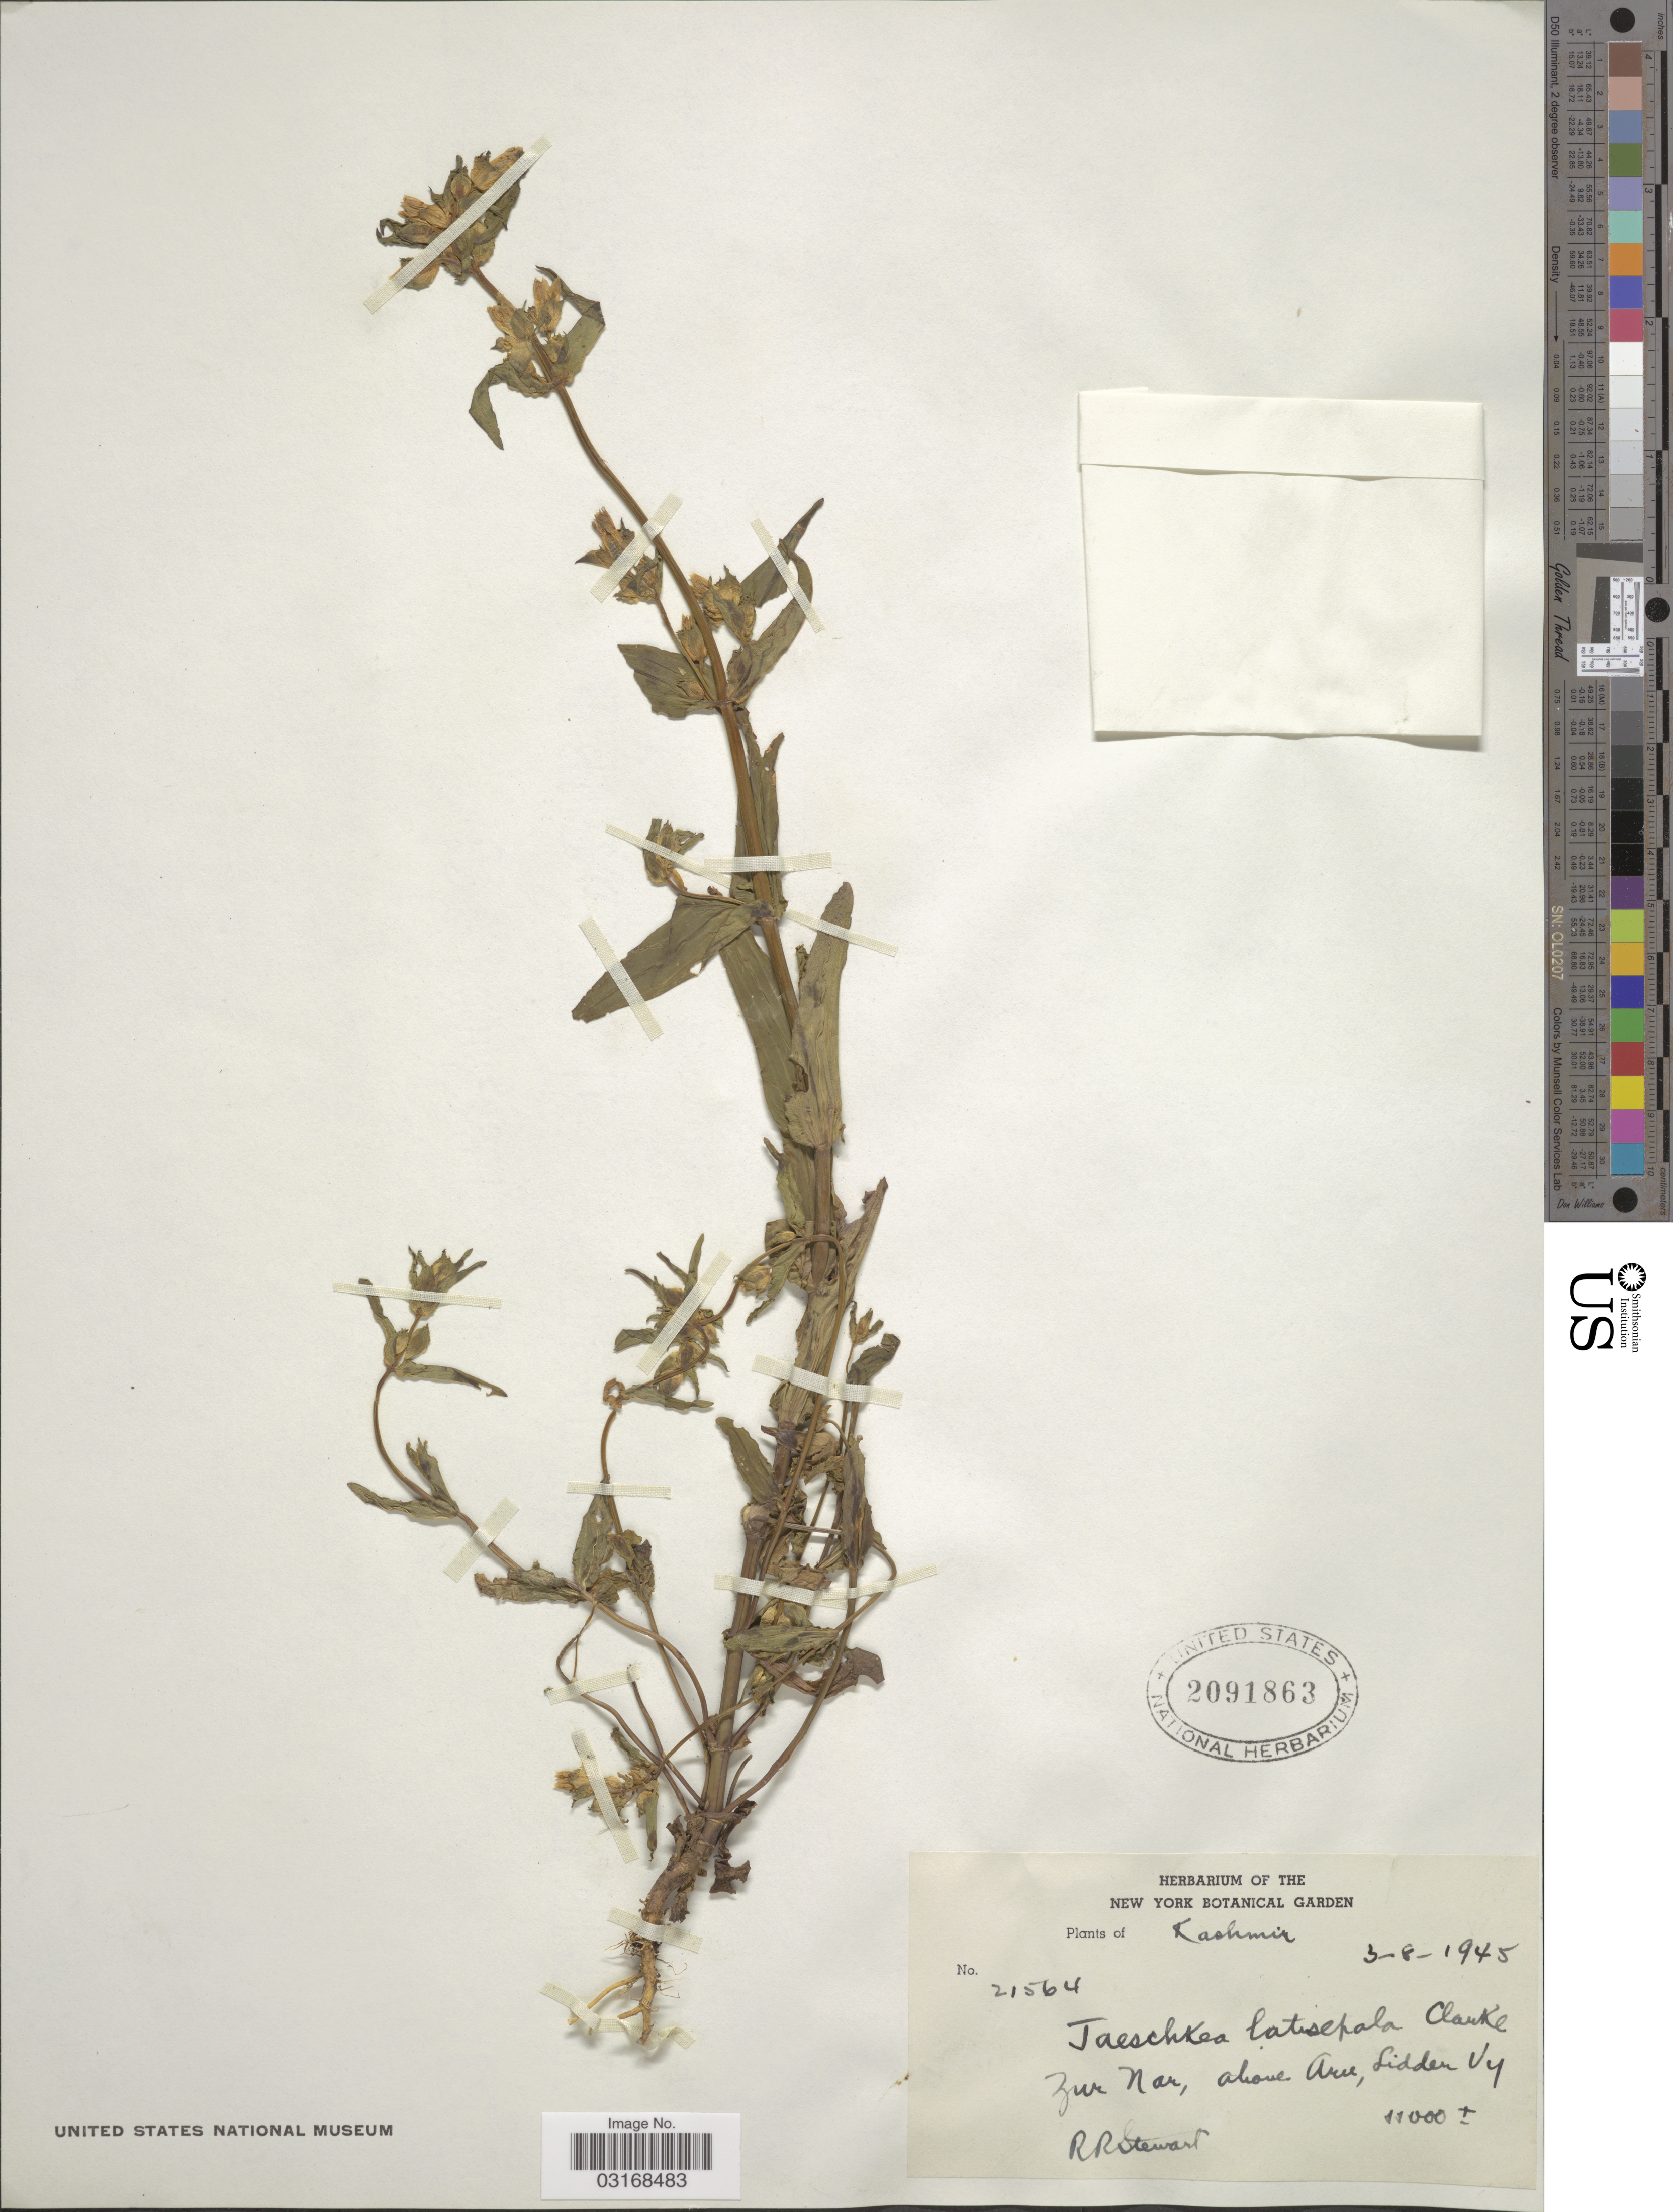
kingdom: Plantae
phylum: Tracheophyta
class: Magnoliopsida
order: Gentianales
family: Gentianaceae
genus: Jaeschkea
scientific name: Jaeschkea latisepala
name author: C.B. Clarke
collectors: R. Stewart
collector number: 21564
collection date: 1945-08-03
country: India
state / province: Jammu and Kashmir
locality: Kashmir, Zur Nar, above Arie, Lidden Vy.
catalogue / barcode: US 2091863